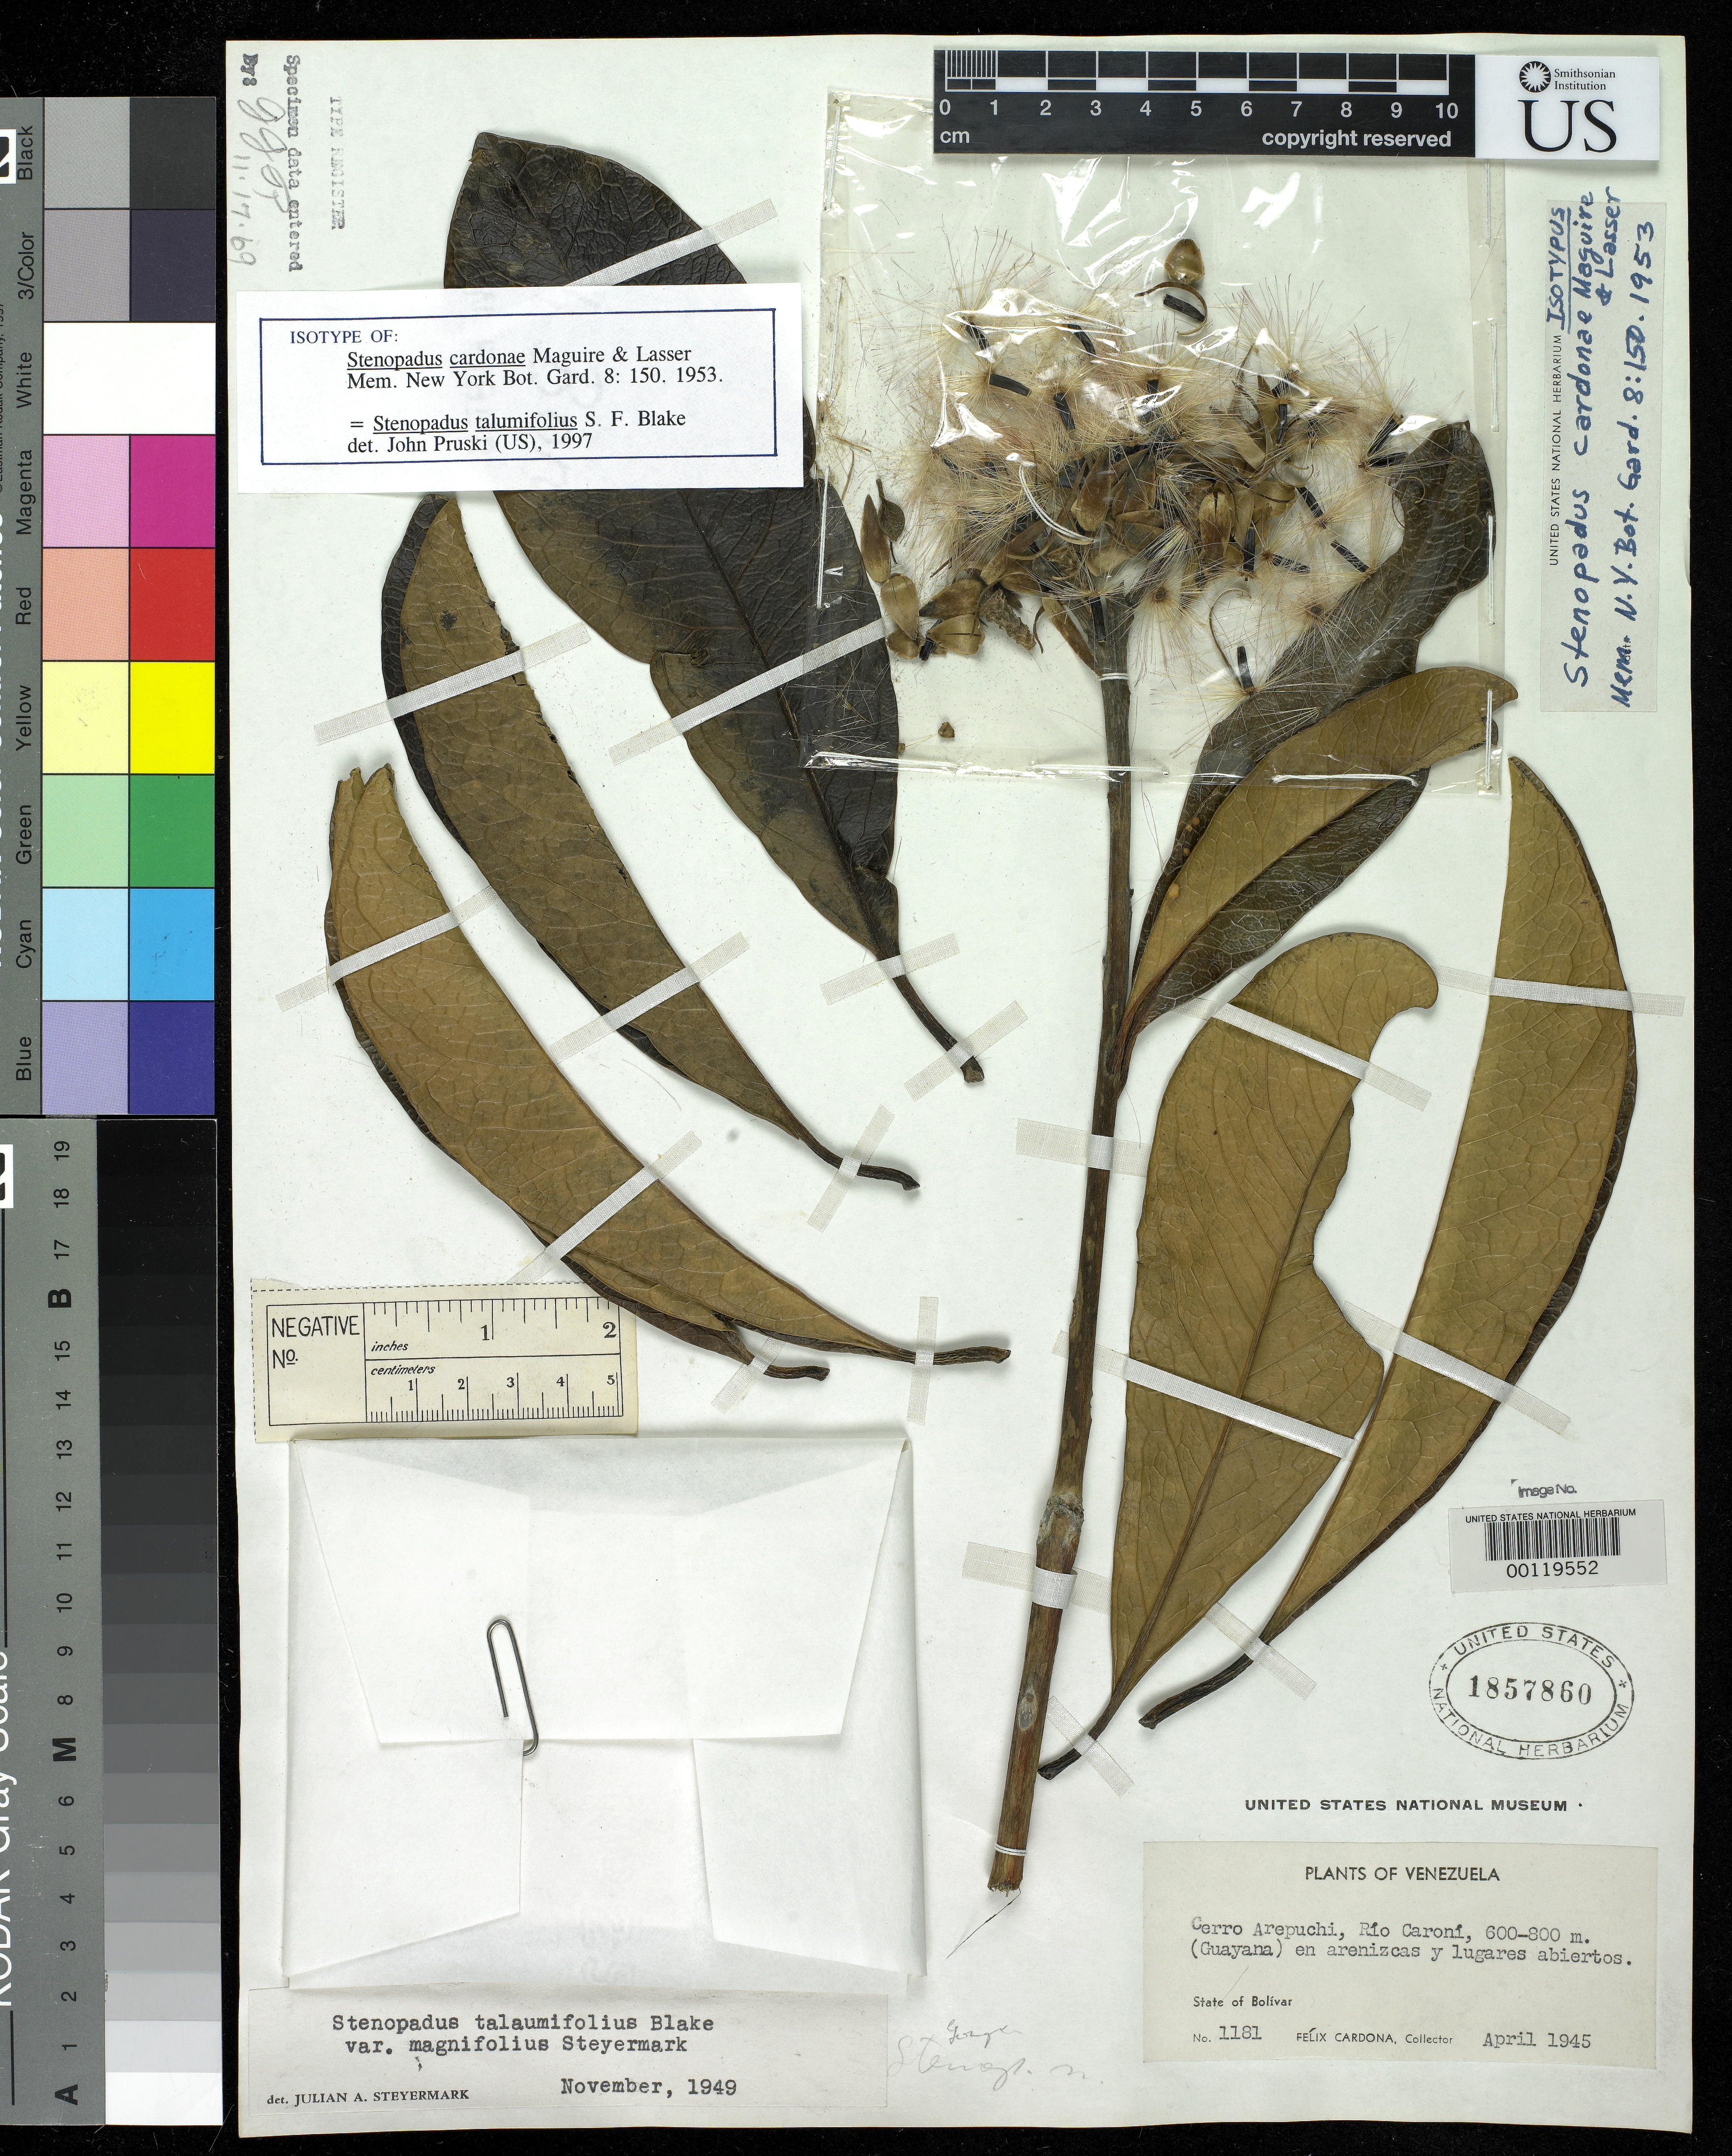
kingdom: Plantae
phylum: Tracheophyta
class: Magnoliopsida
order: Asterales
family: Asteraceae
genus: Stenopadus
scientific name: Stenopadus cardonae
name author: Maguire & Lasser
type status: Isotype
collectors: F. Cardona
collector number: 1181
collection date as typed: Apr 1945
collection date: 1945-04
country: Venezuela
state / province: Bolivar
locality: Cerro Arepuchi, Rio Caroni.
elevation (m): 600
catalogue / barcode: US 1857860